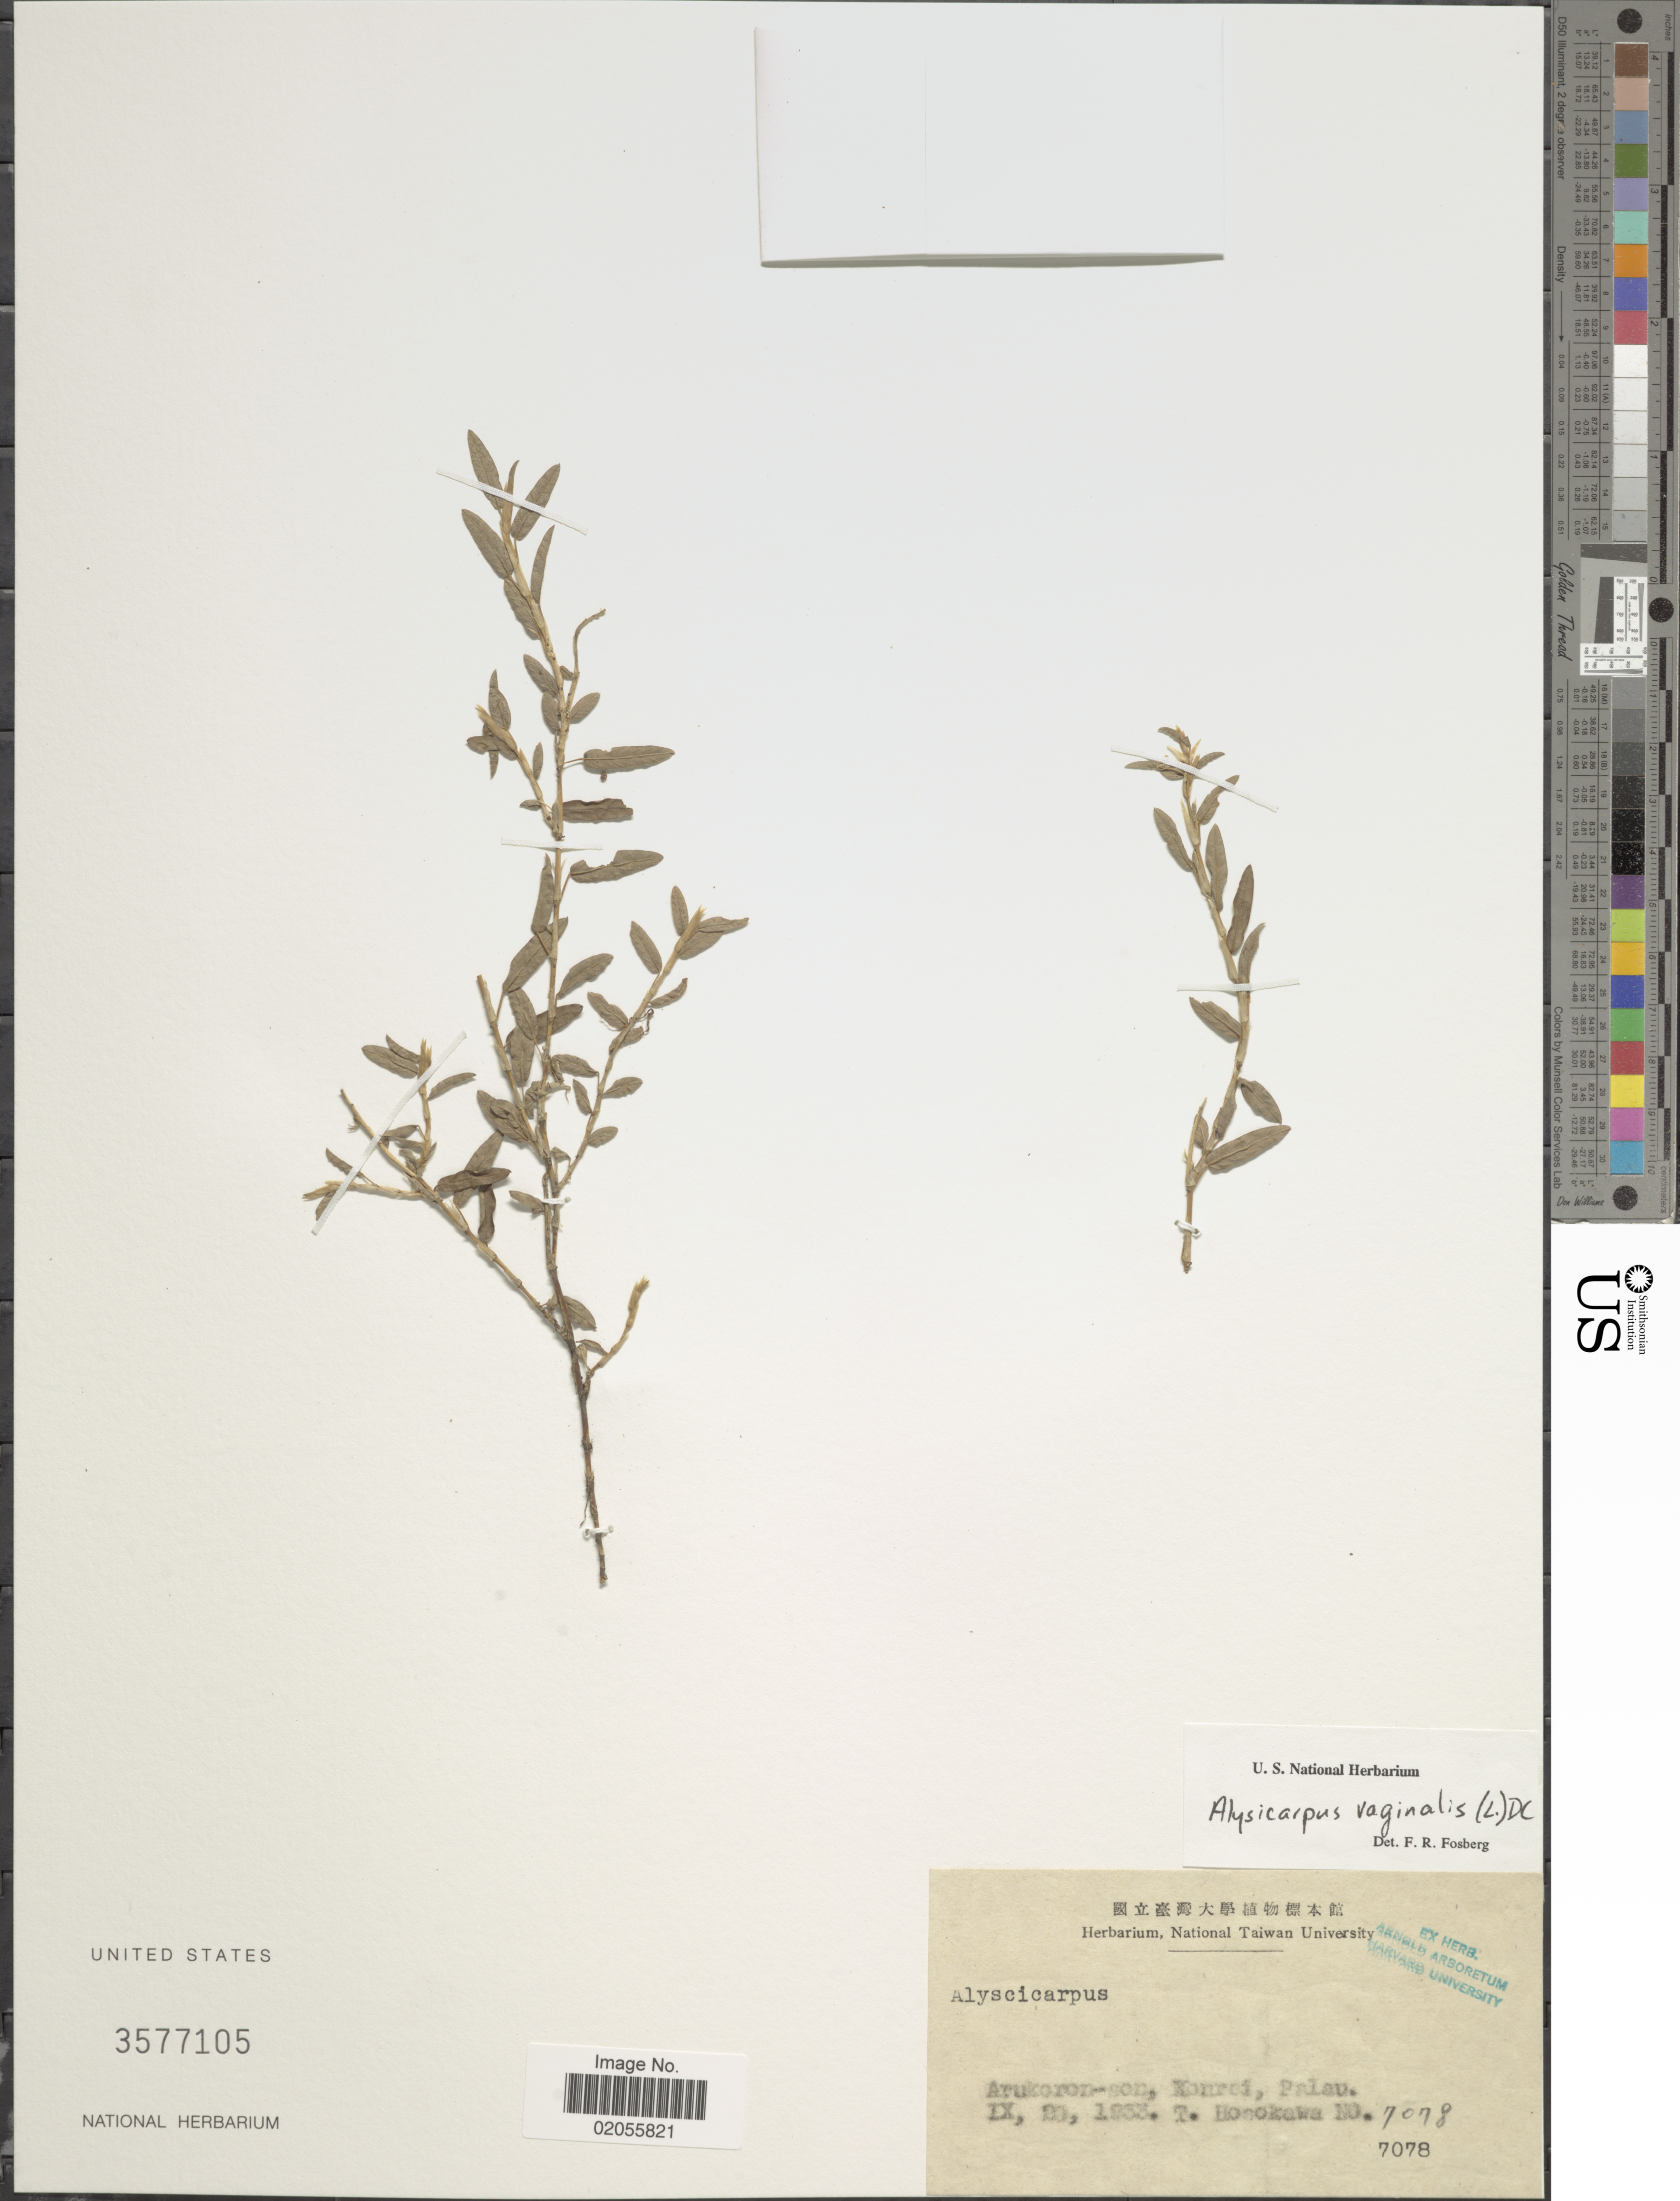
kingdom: Plantae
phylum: Tracheophyta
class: Magnoliopsida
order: Fabales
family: Fabaceae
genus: Alysicarpus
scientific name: Alysicarpus vaginalis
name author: (L.) DC.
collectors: T. Hosokawa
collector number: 7078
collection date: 1933-09-29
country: Palau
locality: Arukeron-son, Konrai, Palau [interpreted]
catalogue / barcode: US 3577105